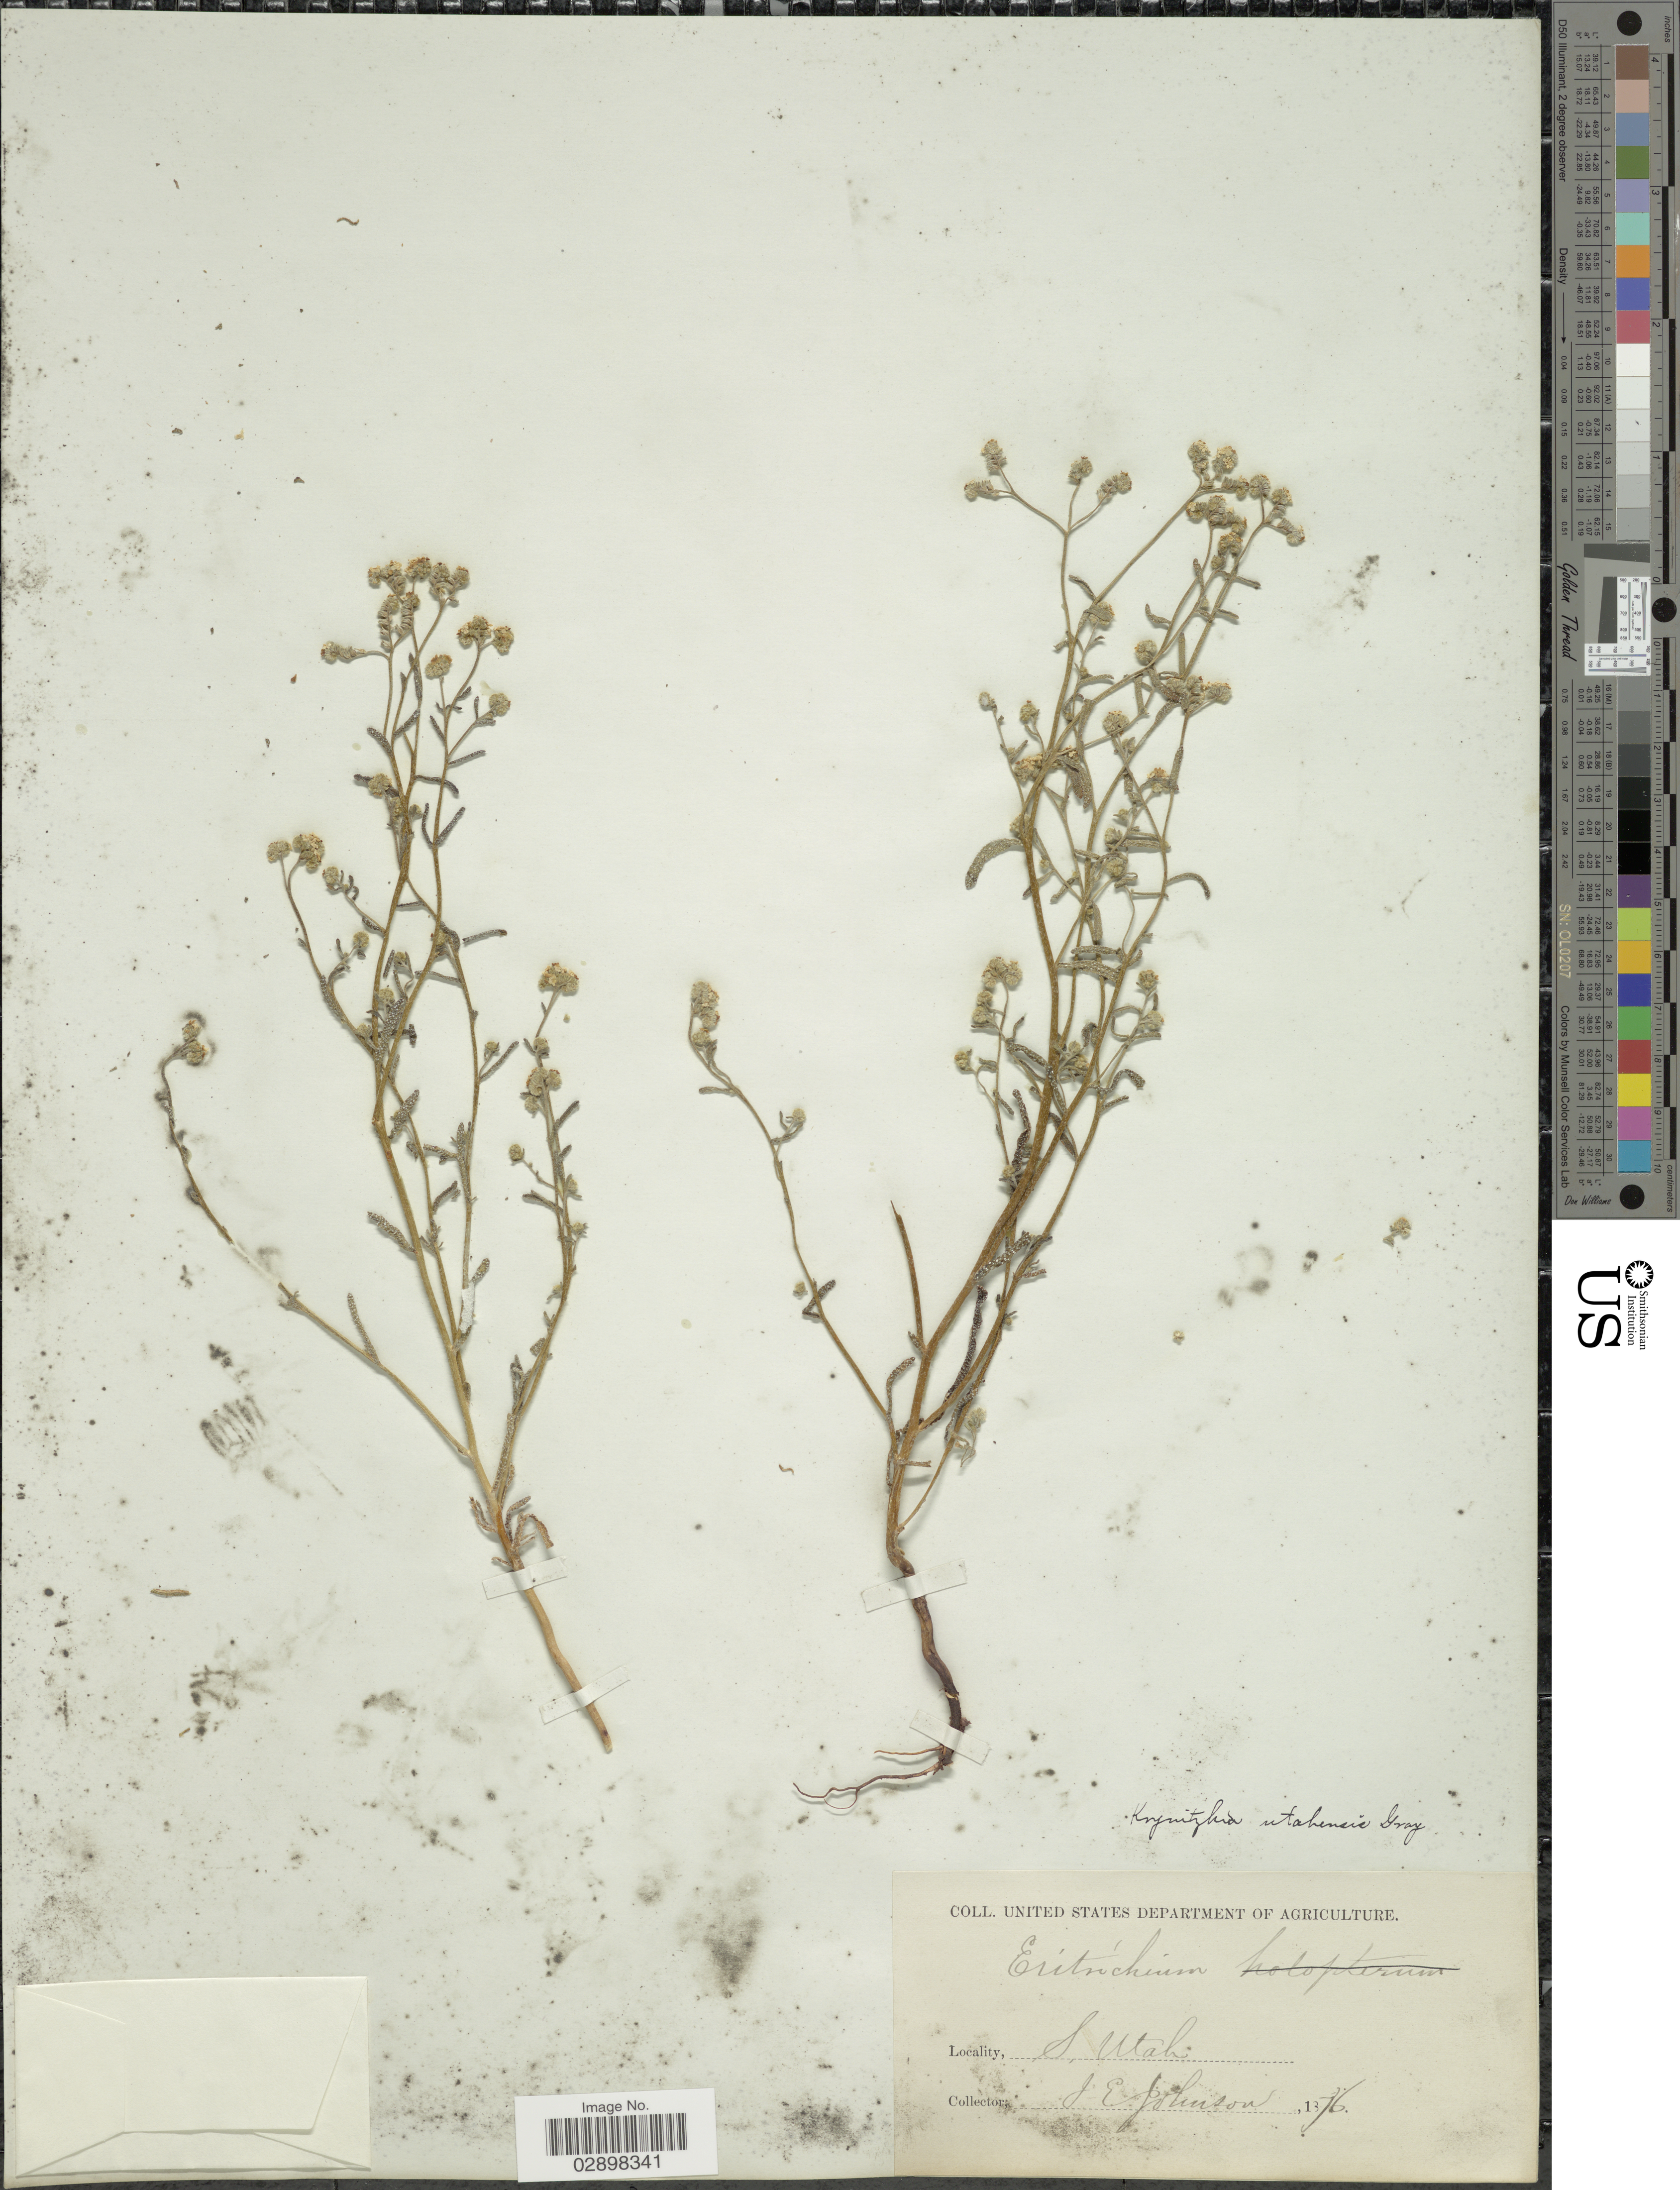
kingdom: Plantae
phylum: Tracheophyta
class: Magnoliopsida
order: Boraginales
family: Boraginaceae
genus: Cryptantha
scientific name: Cryptantha utahensis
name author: (A. Gray) Greene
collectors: J. E. Johnson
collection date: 1876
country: United States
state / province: Utah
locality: S. Utah.